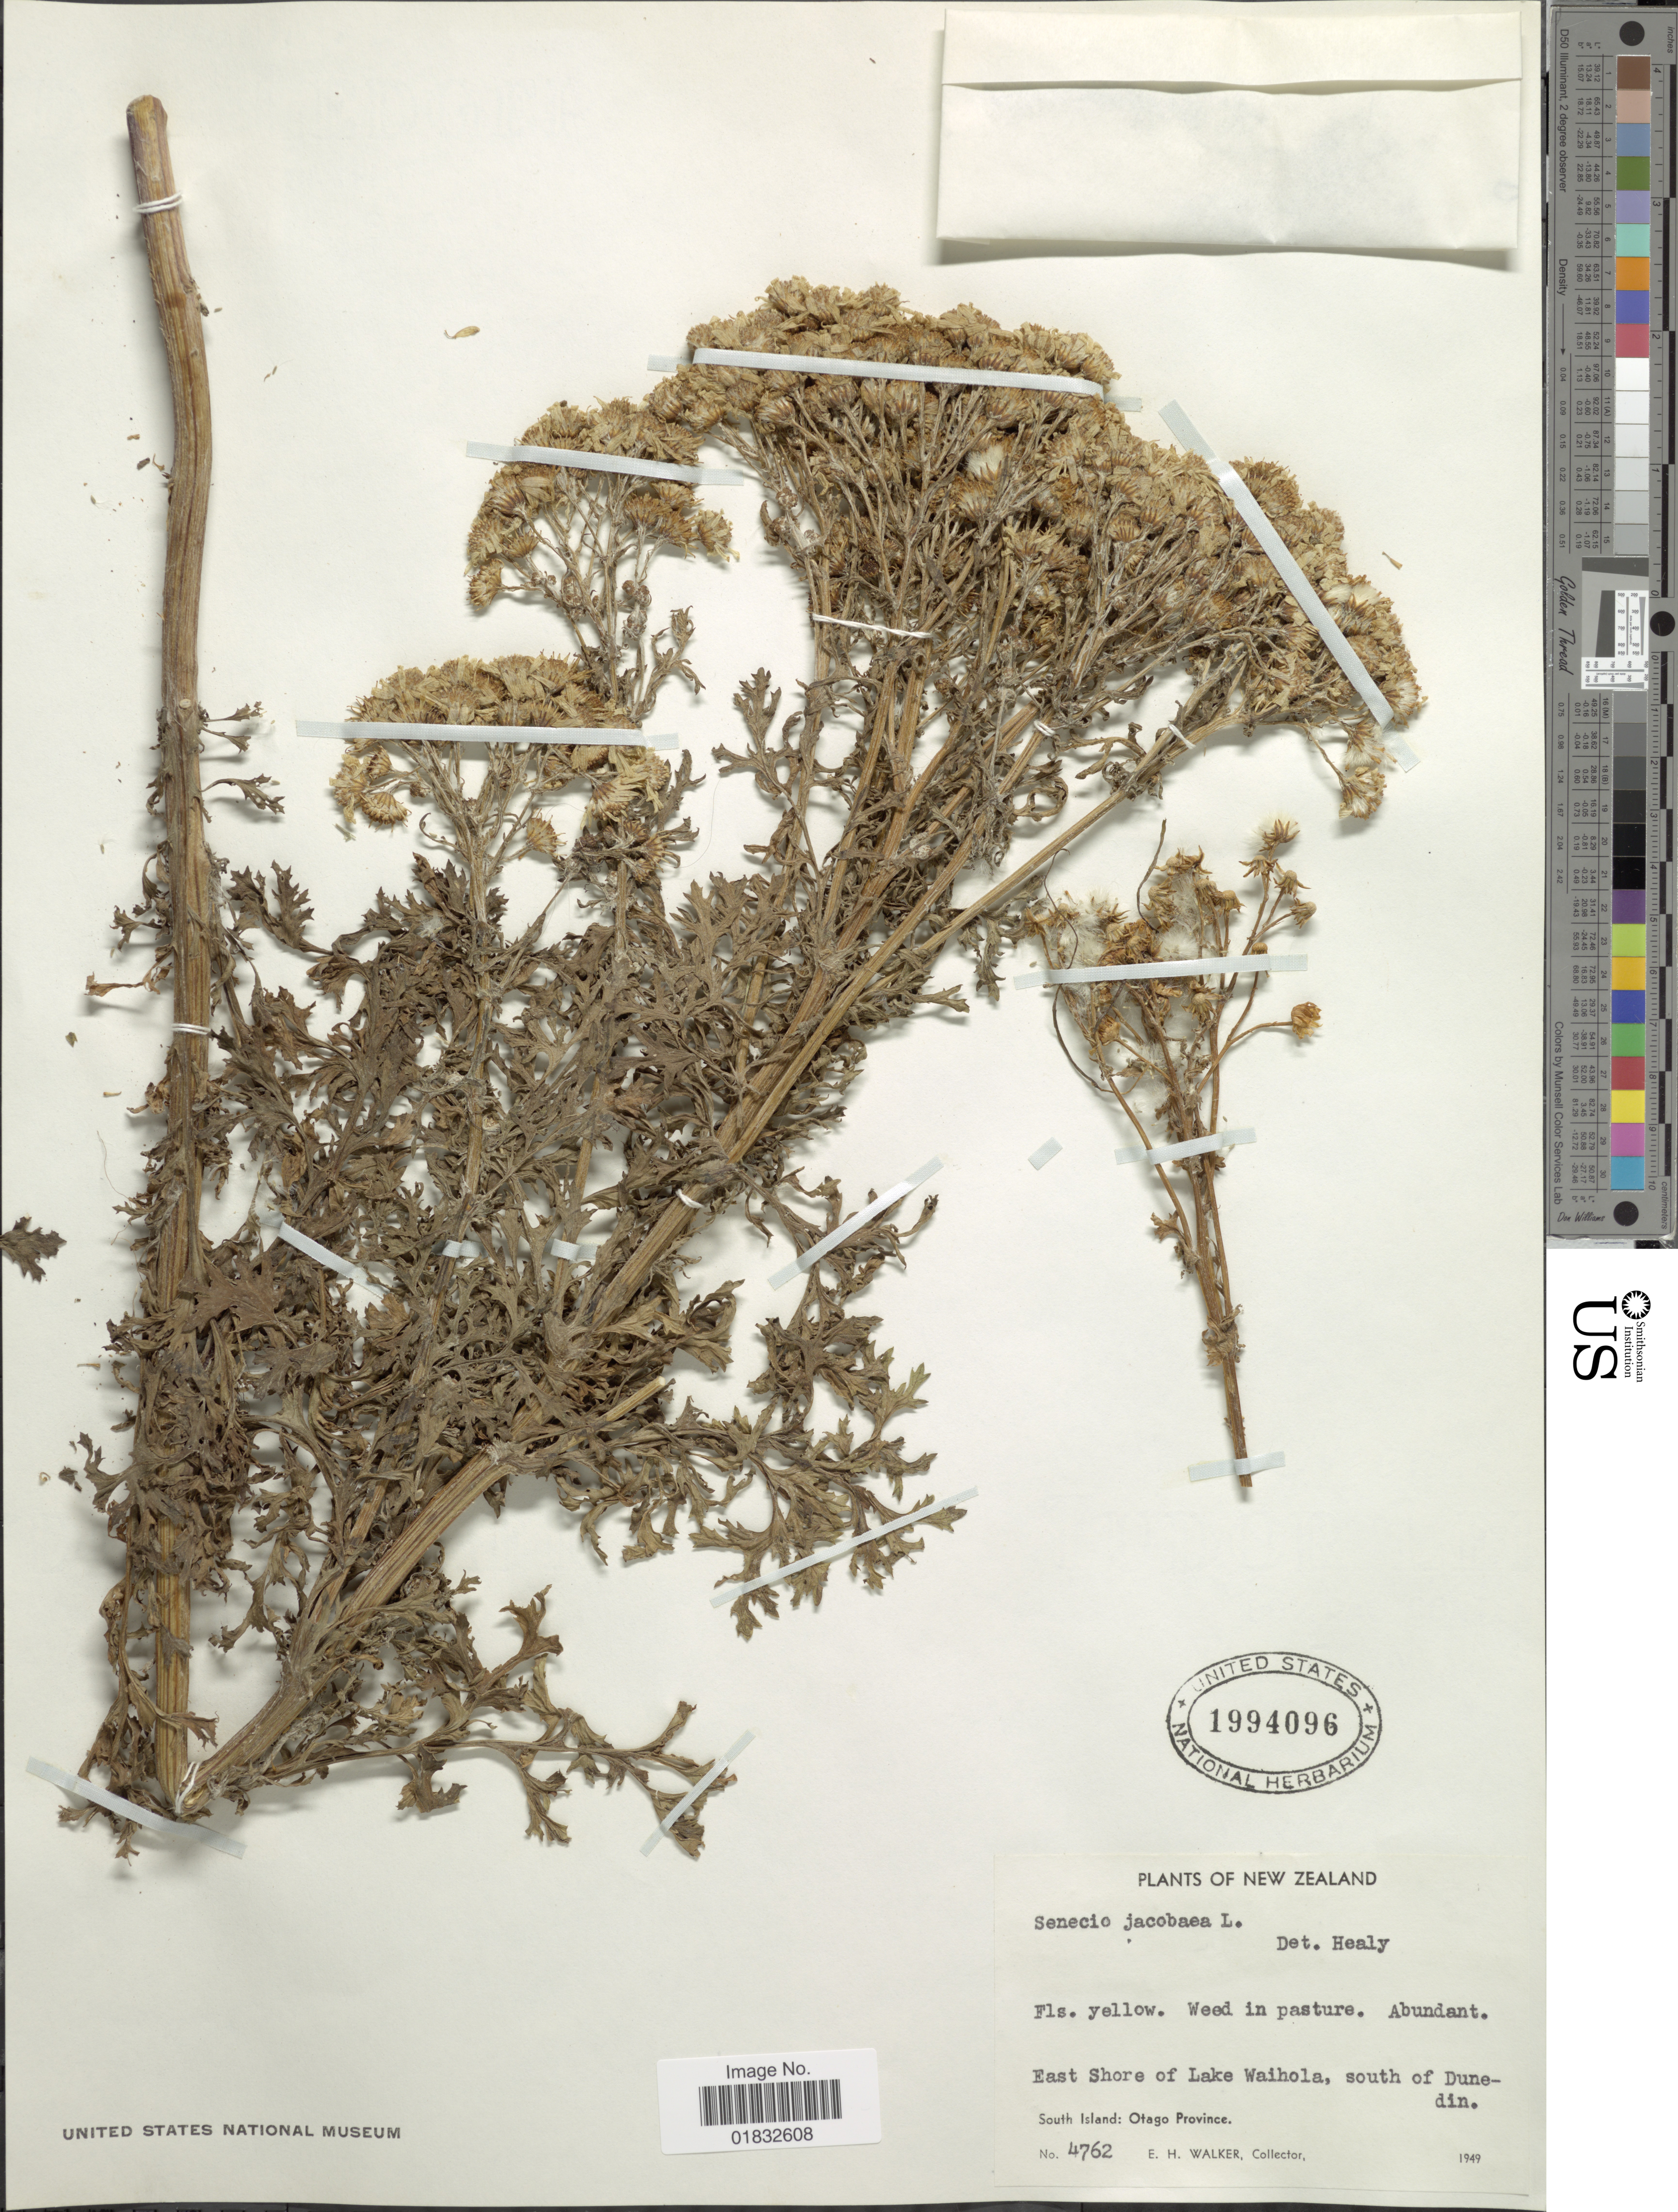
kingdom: Plantae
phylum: Tracheophyta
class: Magnoliopsida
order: Asterales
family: Asteraceae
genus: Jacobaea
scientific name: Jacobaea vulgaris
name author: Gaertn.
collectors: E. H. Walker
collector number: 4762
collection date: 1949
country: New Zealand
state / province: Otago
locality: East shore of Lake Waihola, south of Dunedin, South Island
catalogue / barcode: US 1994096